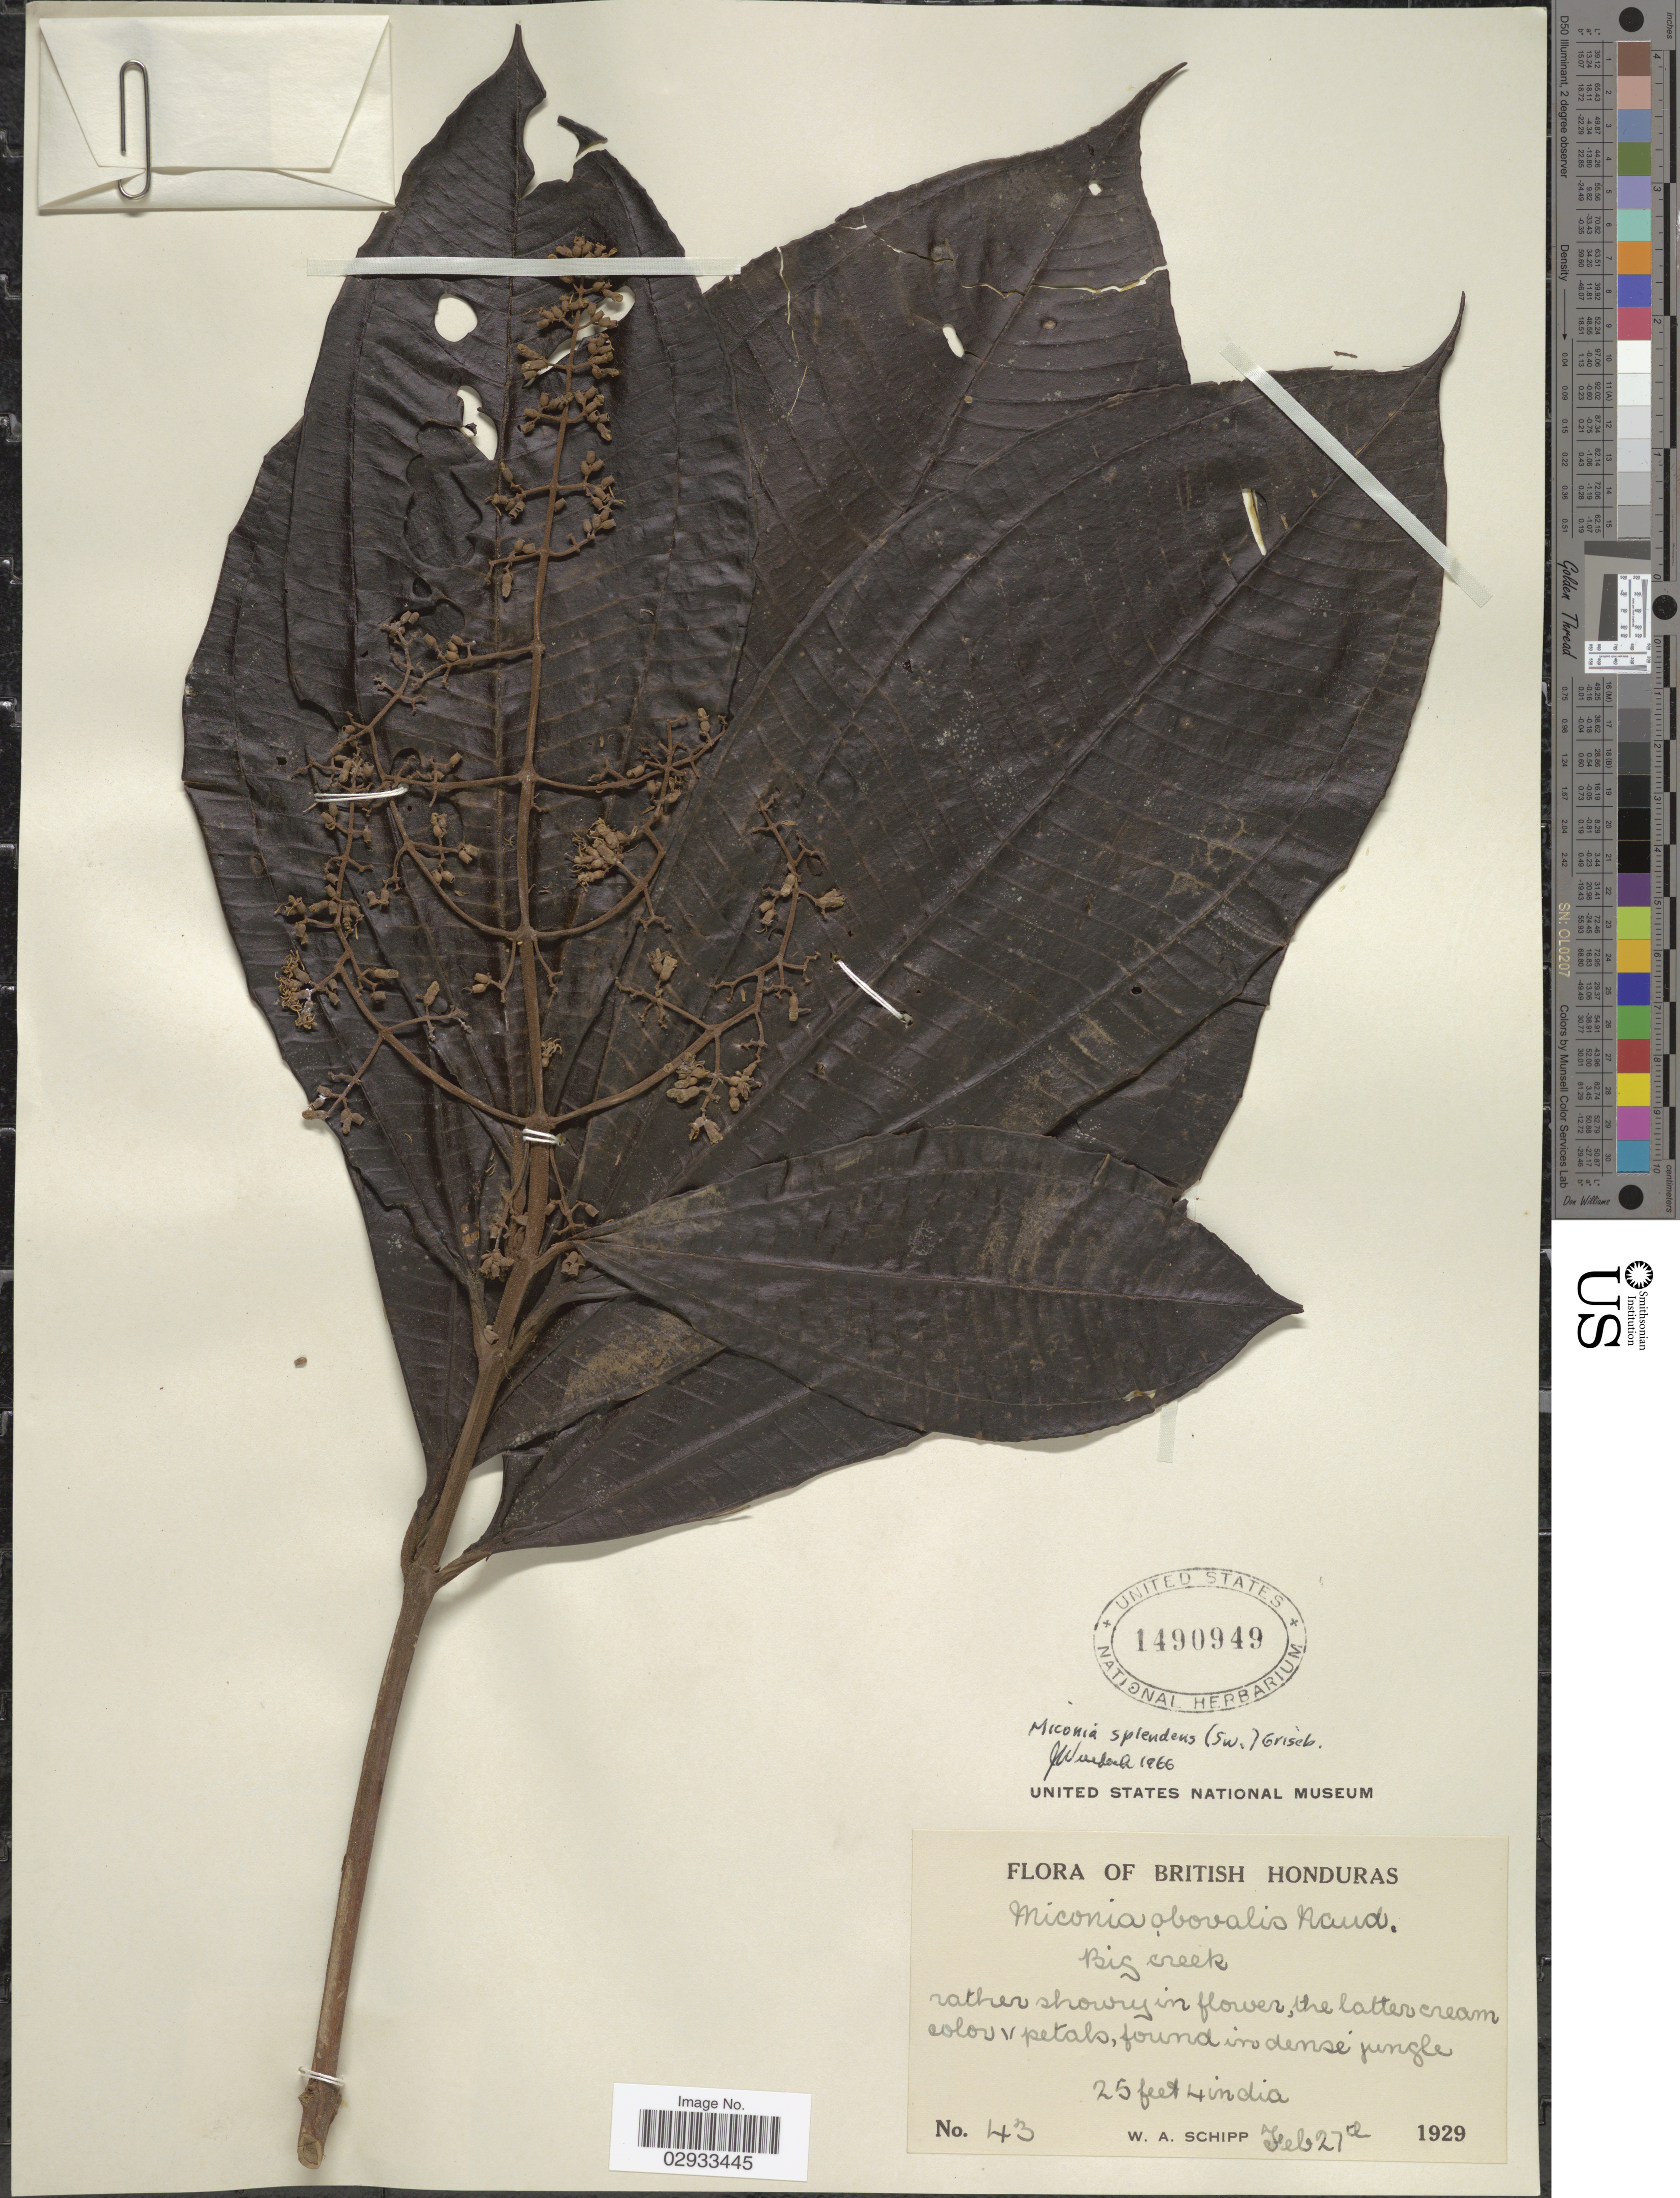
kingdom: Plantae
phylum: Tracheophyta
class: Magnoliopsida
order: Myrtales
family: Melastomataceae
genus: Miconia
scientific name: Miconia splendens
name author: (Sw.) Griseb.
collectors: W. Schipp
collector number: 43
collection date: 1929-02-27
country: Belize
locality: British Honduras. Big creek.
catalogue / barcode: US 1490949